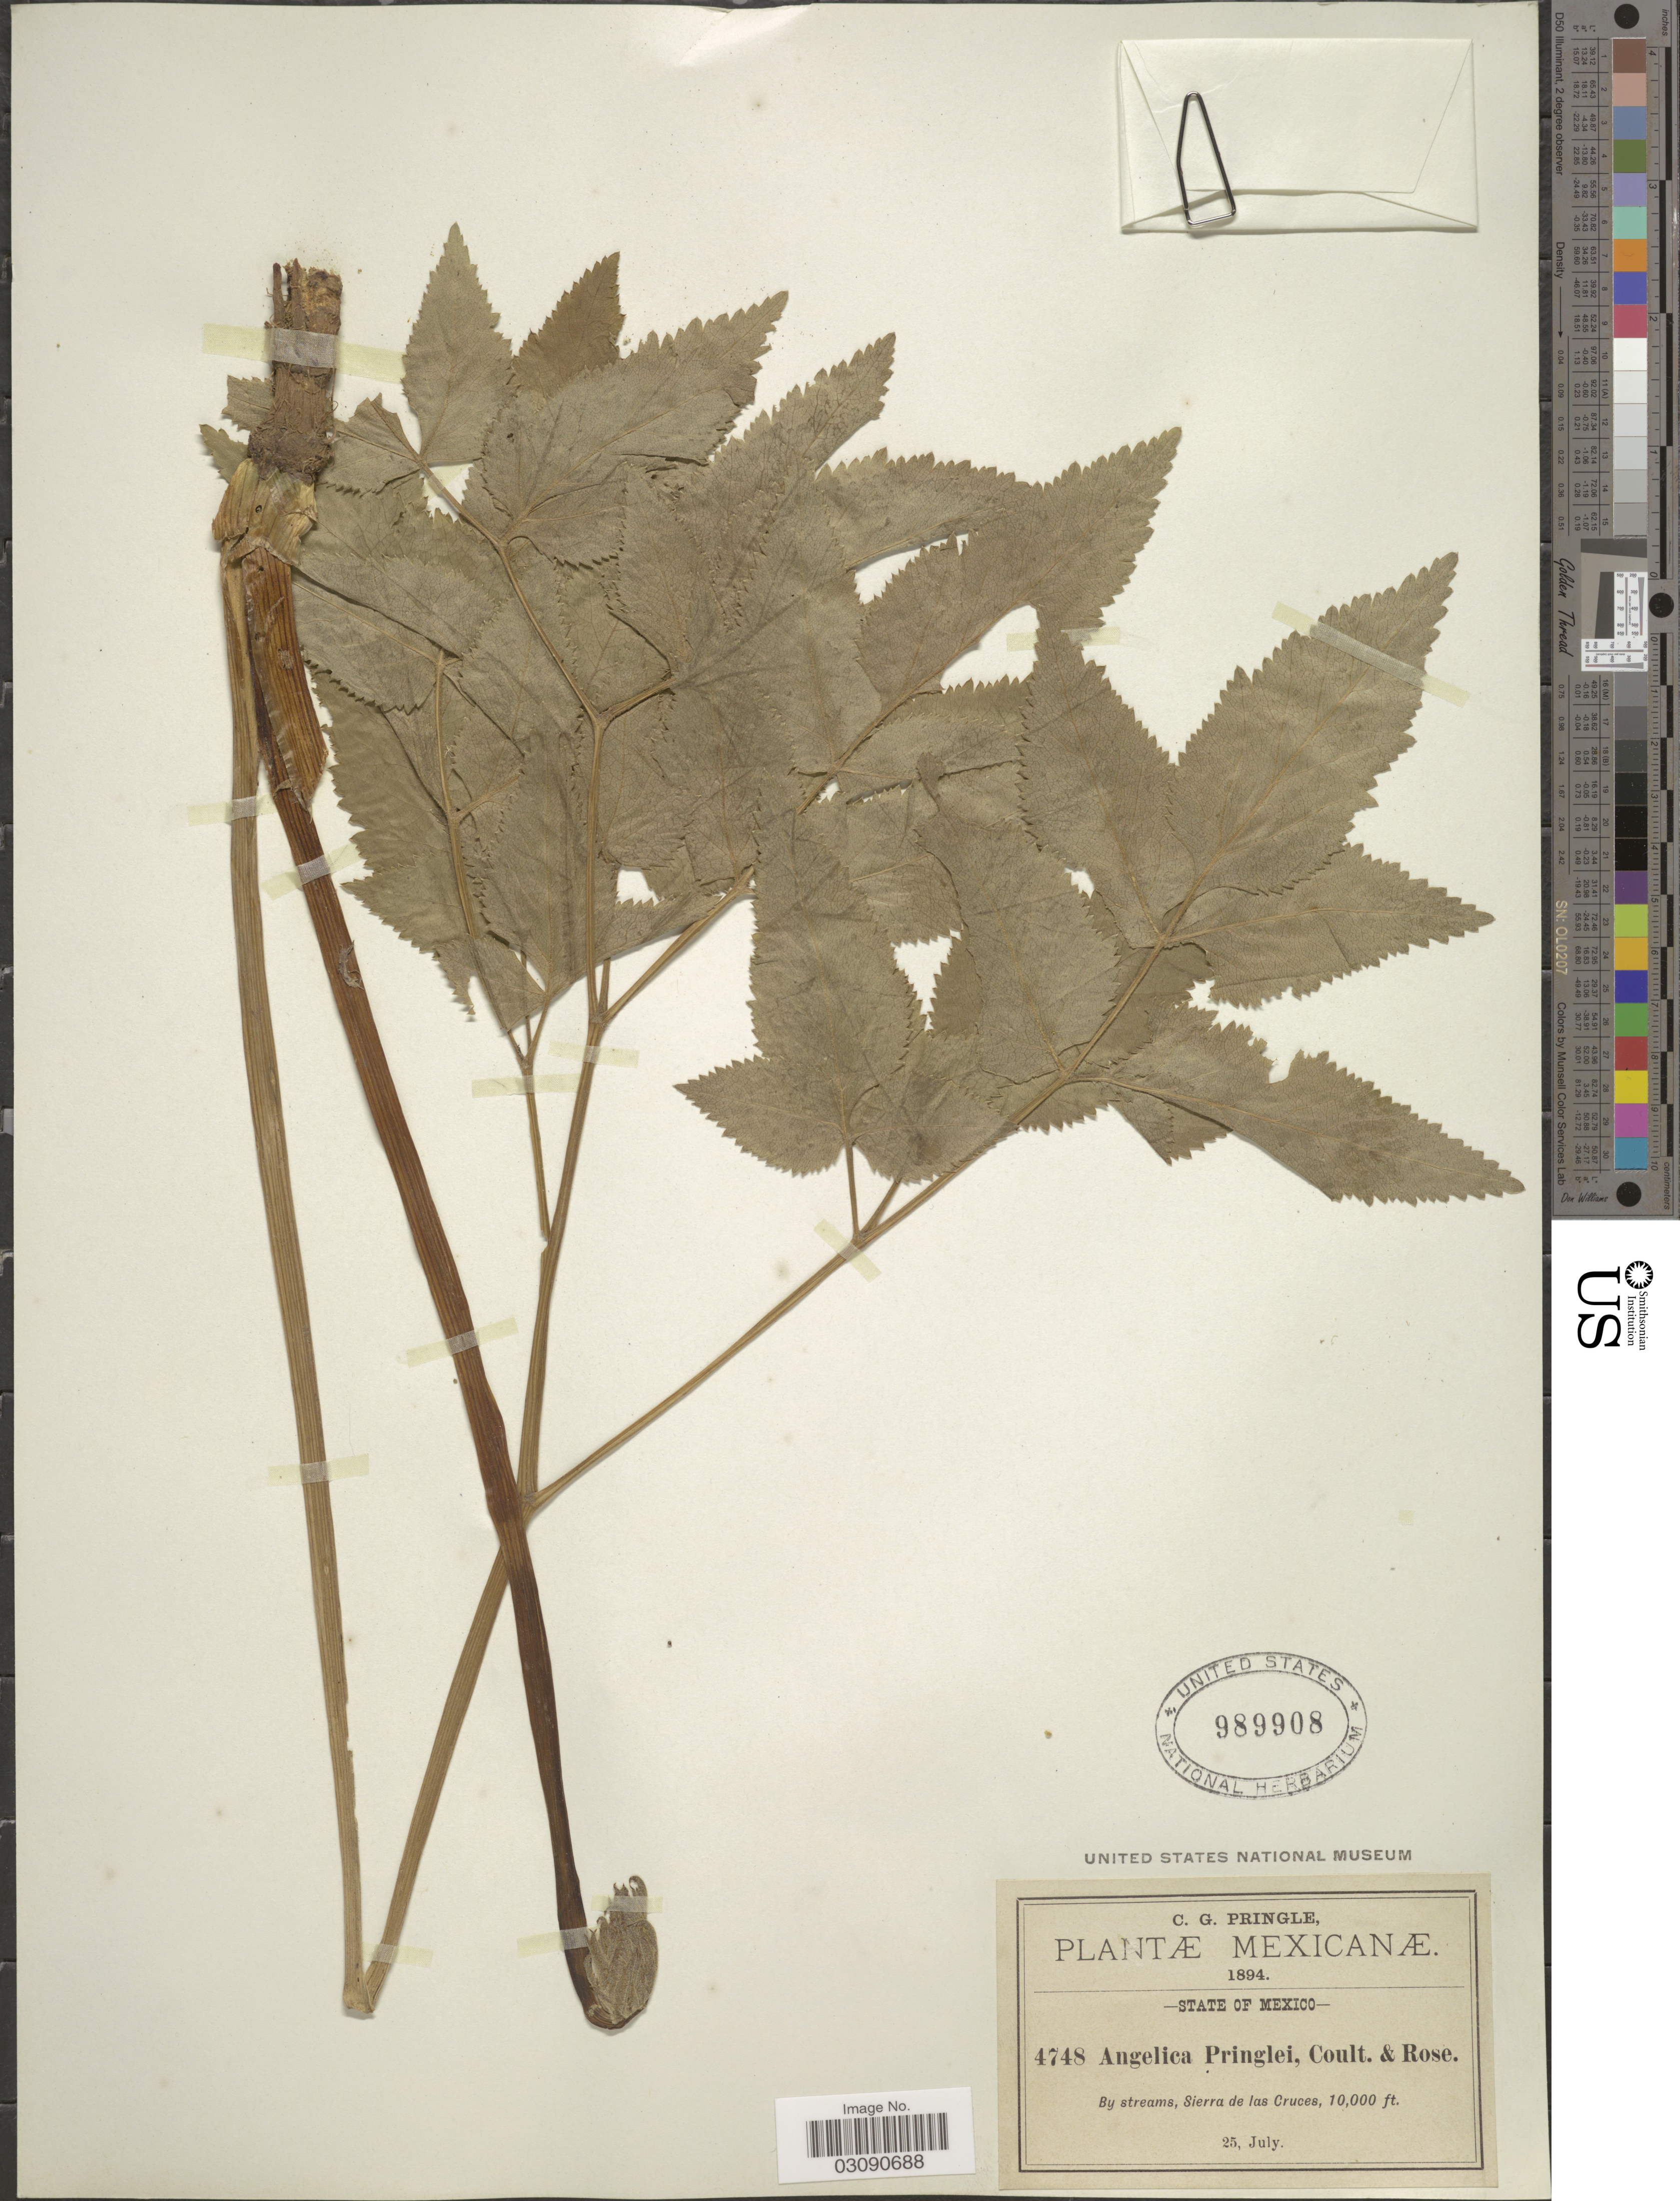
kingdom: Plantae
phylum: Tracheophyta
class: Magnoliopsida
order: Apiales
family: Apiaceae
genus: Angelica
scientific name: Angelica pringlei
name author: J.M. Coult. & Rose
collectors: C. G. Pringle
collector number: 4748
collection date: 1894-07-25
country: Mexico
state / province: México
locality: By streams, Sierra de las Cruces.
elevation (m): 3048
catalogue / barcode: US 989908